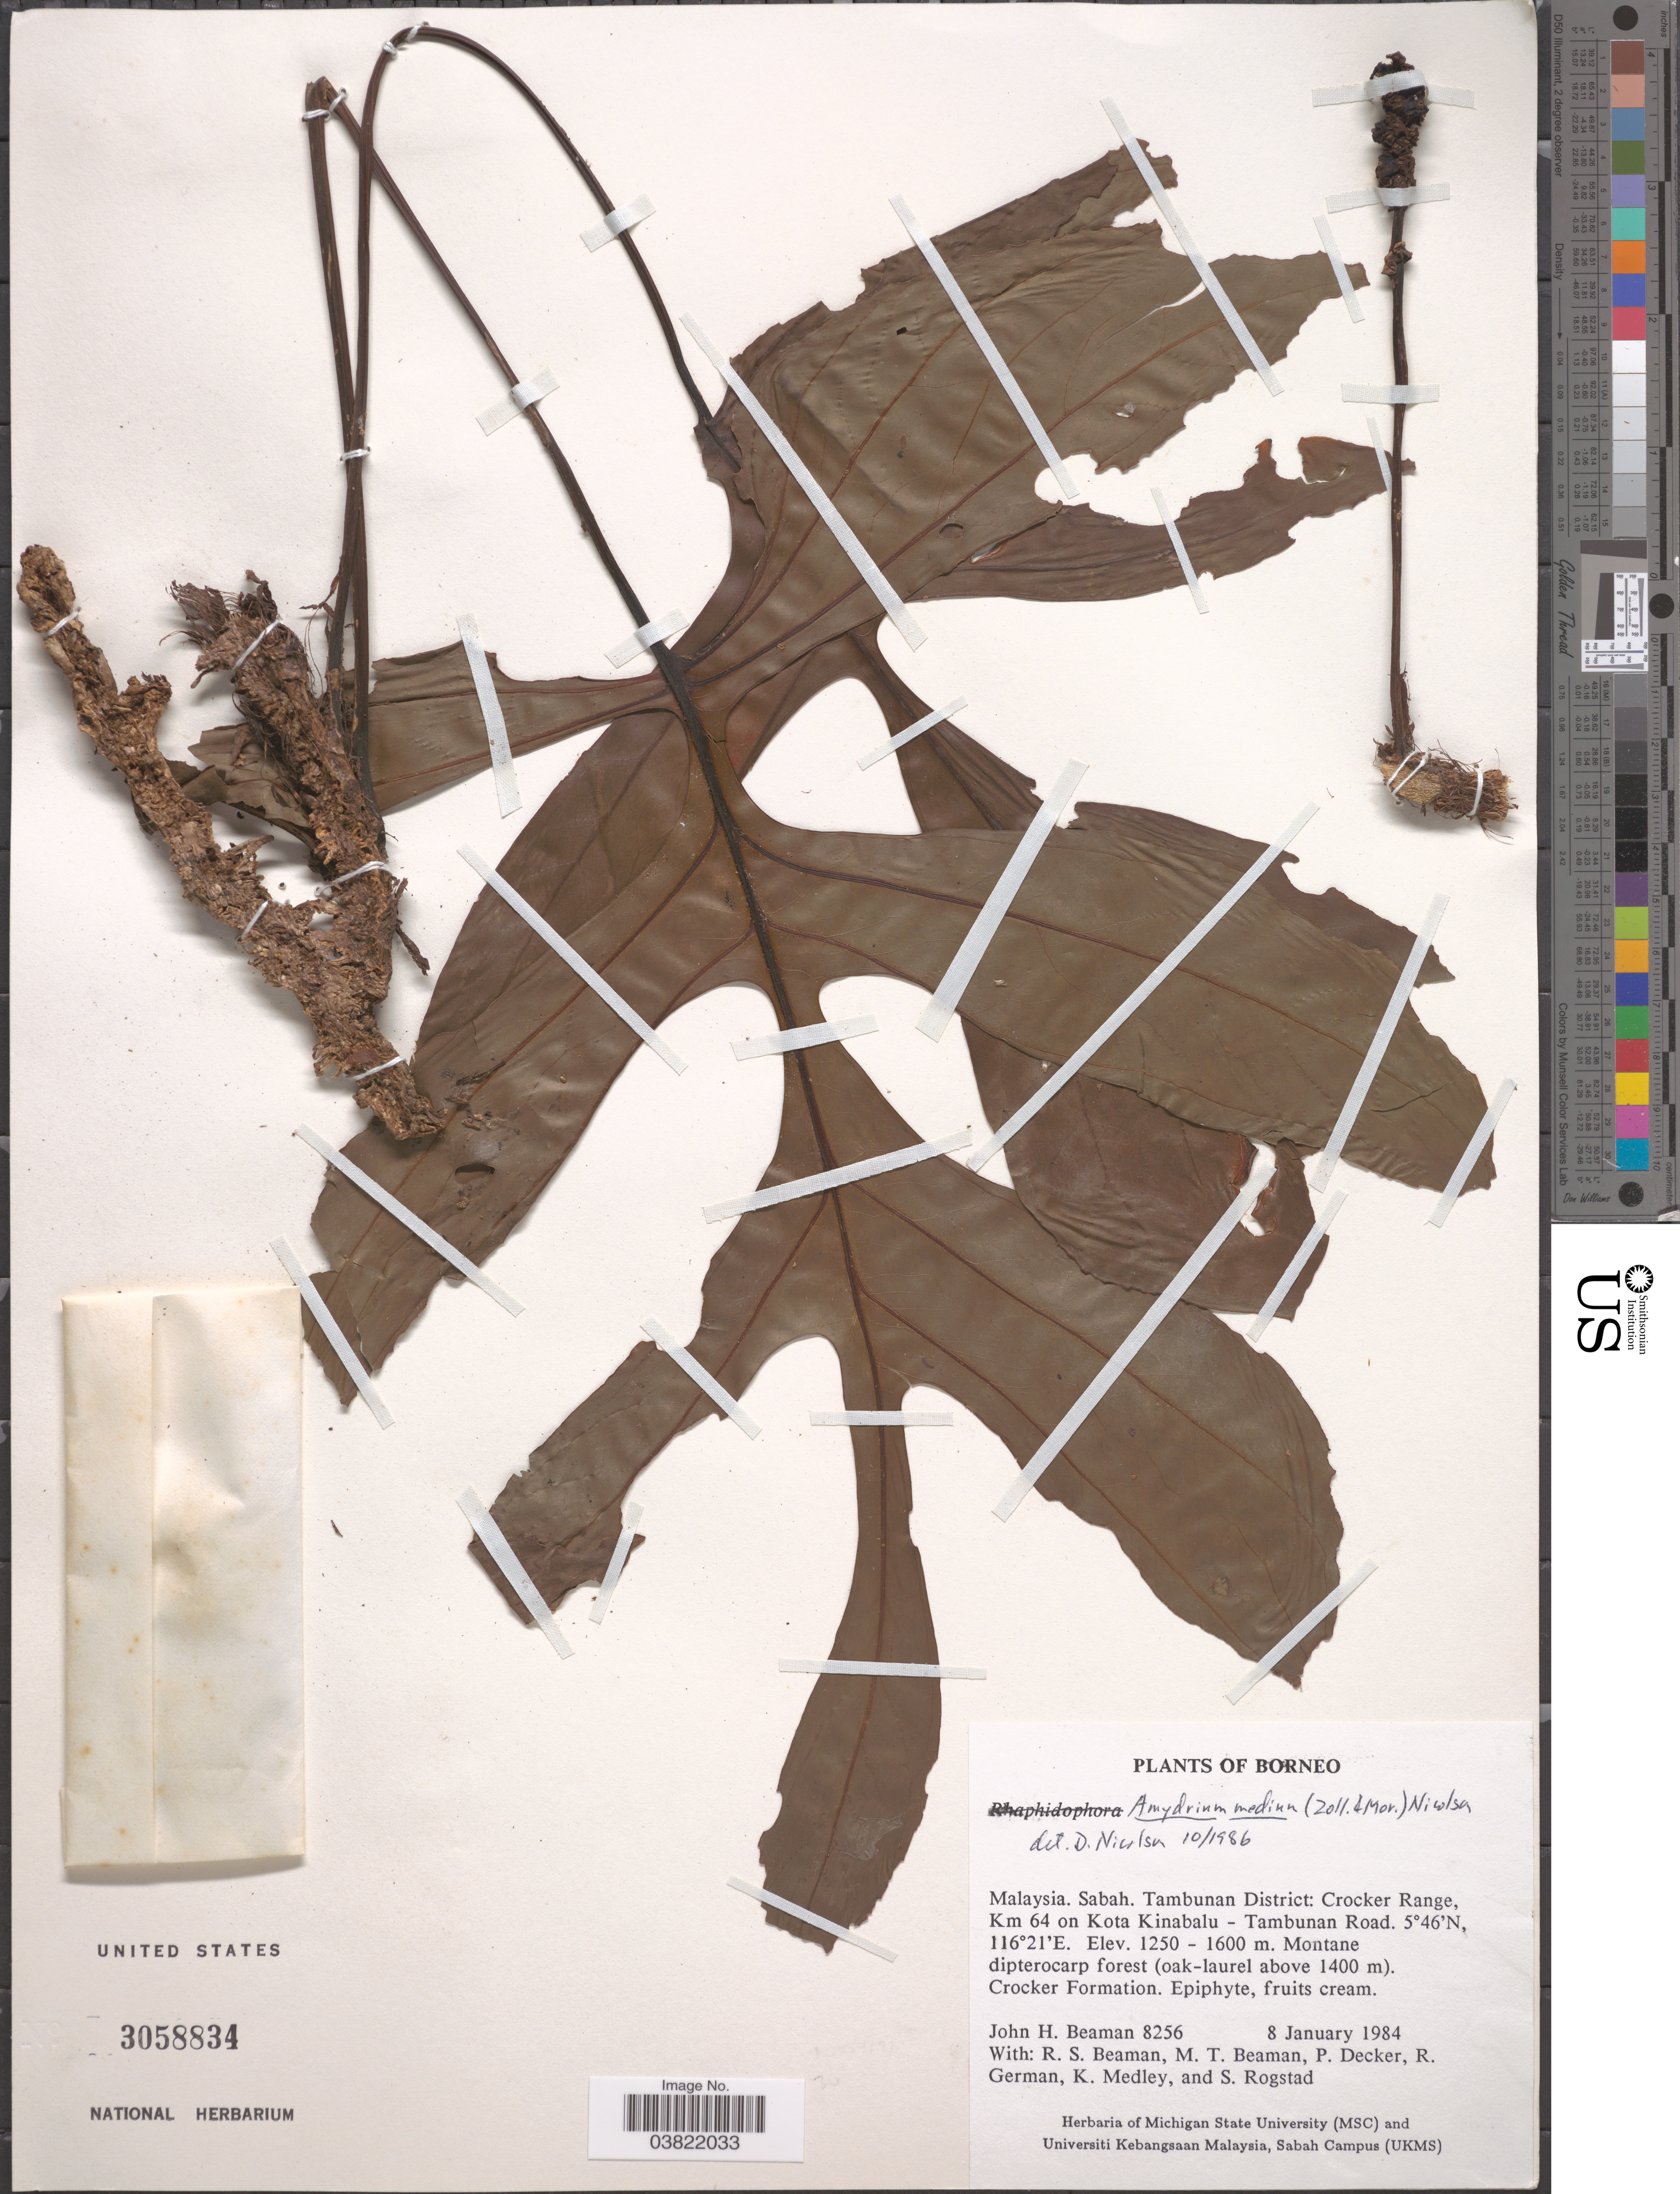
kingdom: Plantae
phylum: Tracheophyta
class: Liliopsida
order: Alismatales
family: Araceae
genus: Amydrium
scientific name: Amydrium medium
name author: (Zoll. & Moritzi) Nicolson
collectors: J. H. Beaman, R. S. Beaman, M. Beaman, P. Decker & et al.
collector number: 8256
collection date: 1984-01-08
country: Malaysia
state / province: Sabah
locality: Borneo. Tambunan District: Crocker Range, Km 64 on Kota Kinabalu - Tambunan Road. Crocker Formation.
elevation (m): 1250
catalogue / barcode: US 3058834